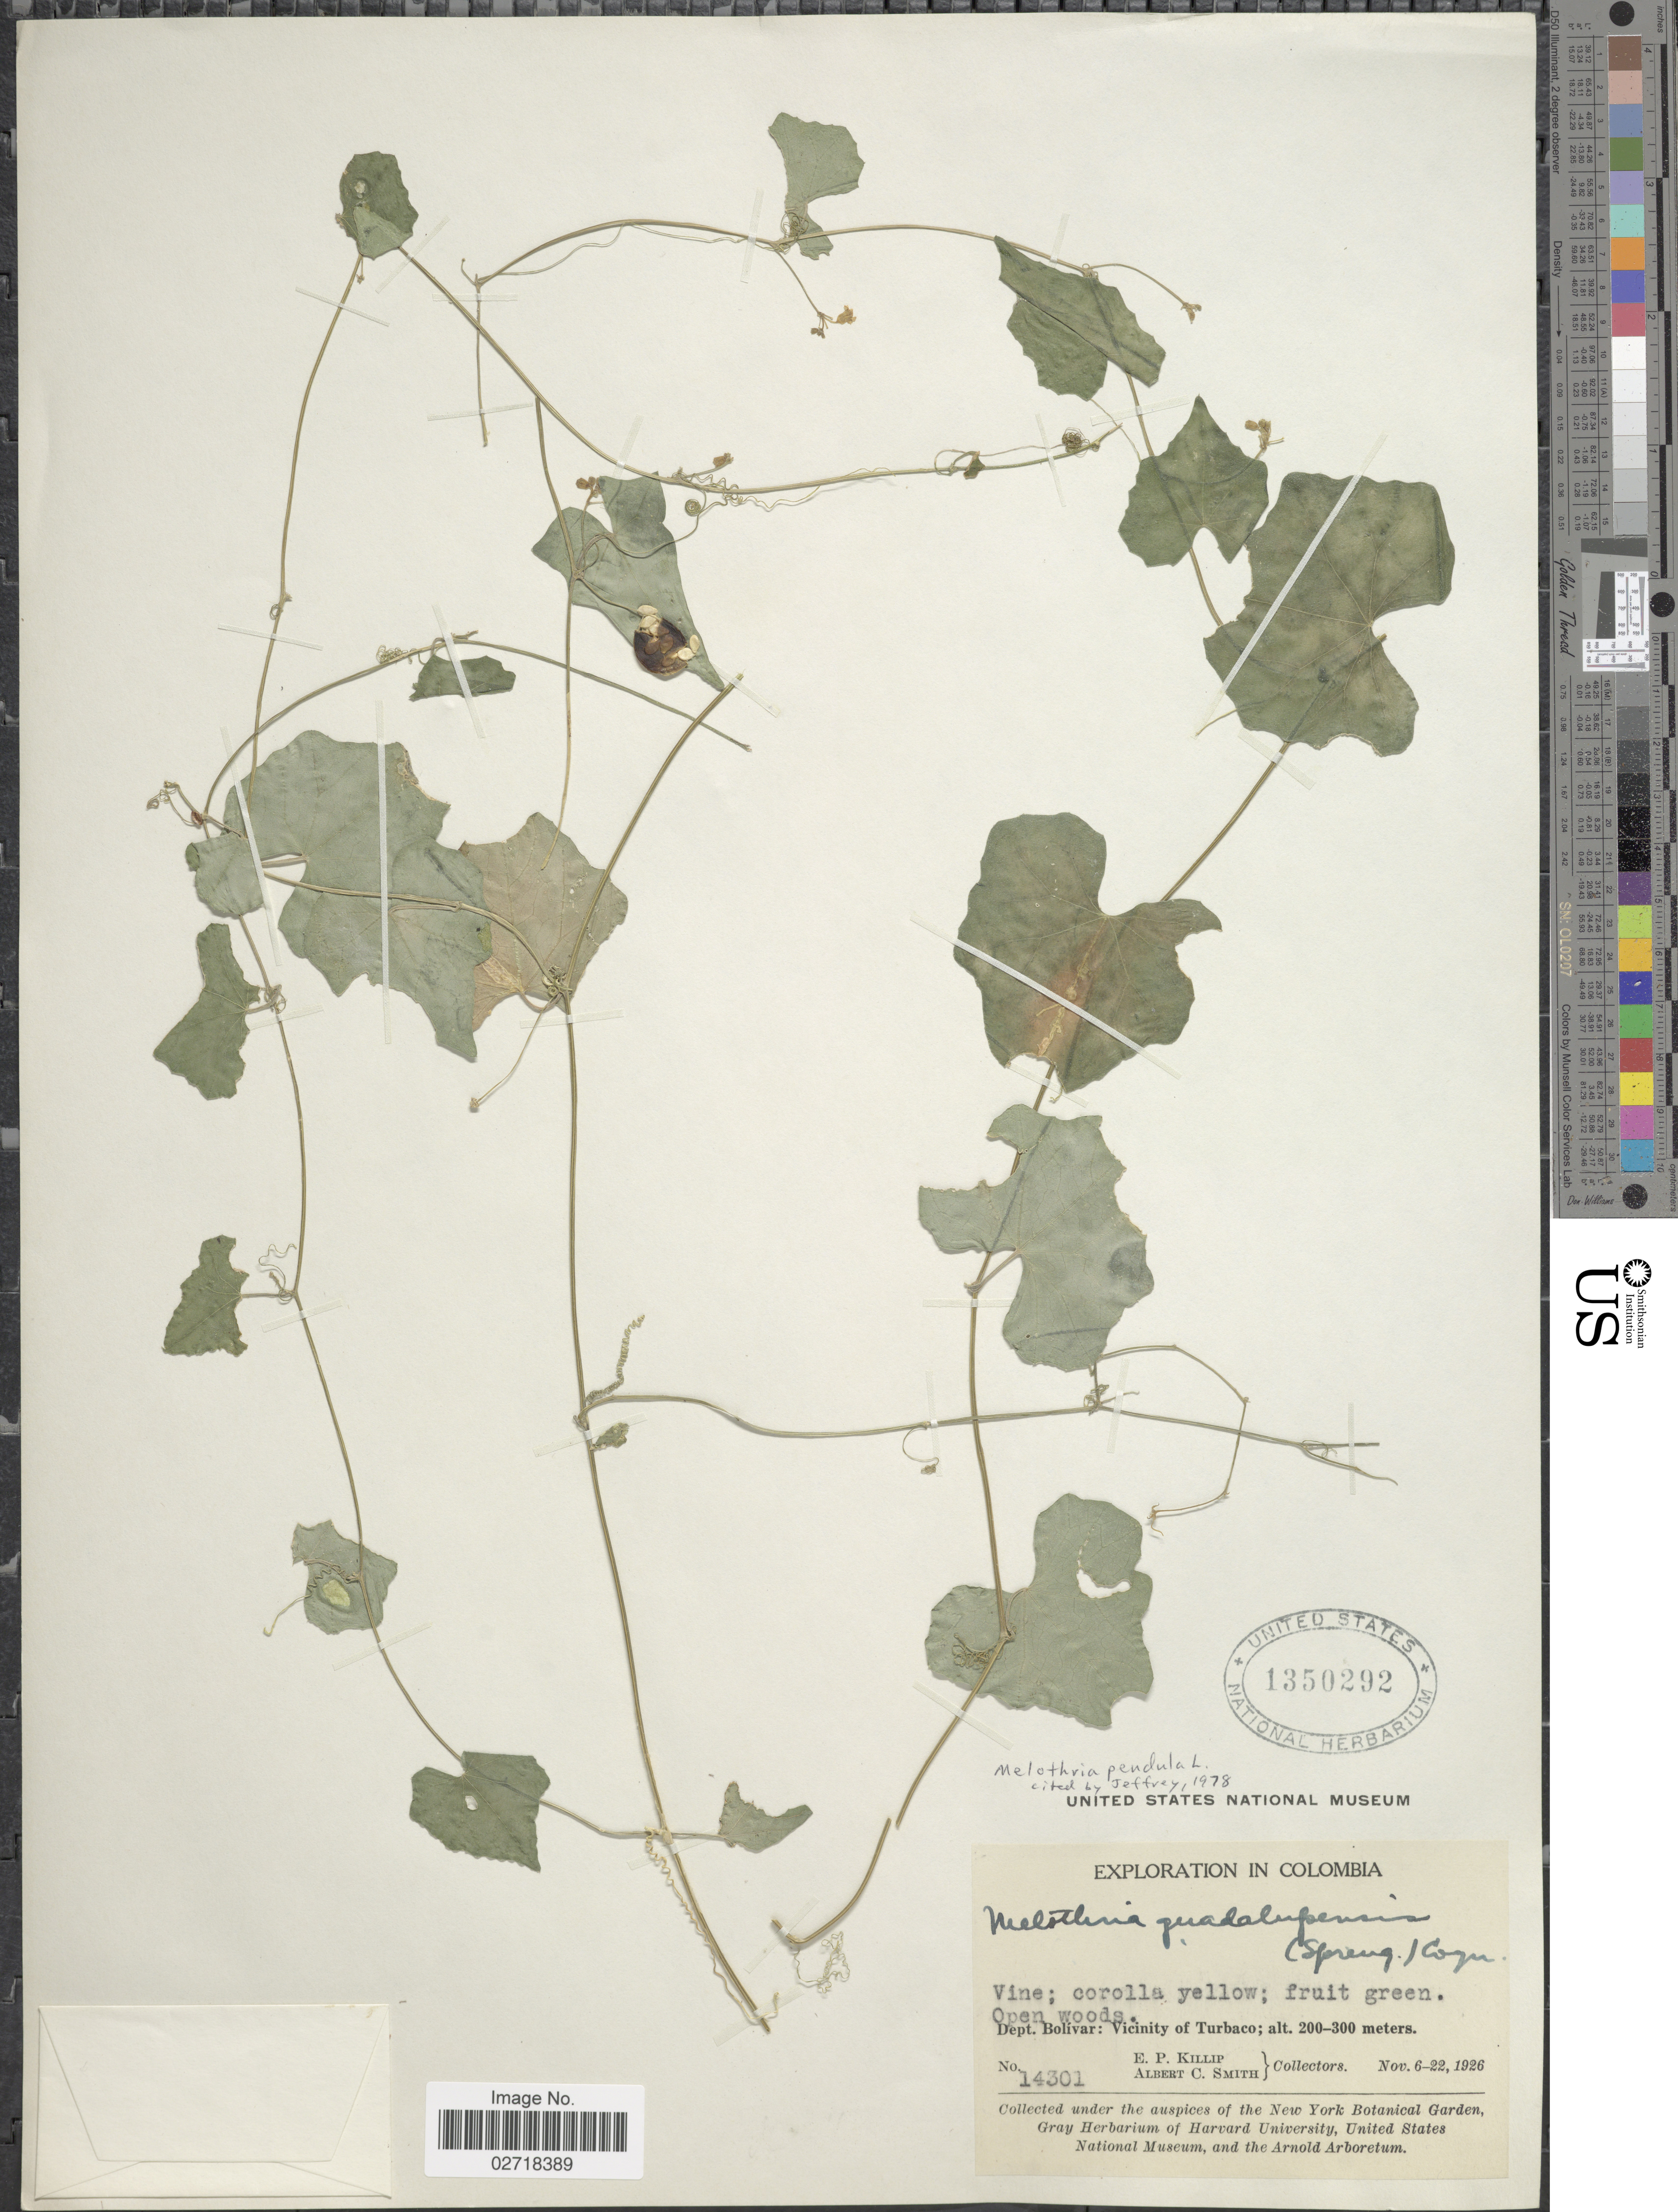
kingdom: Plantae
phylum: Tracheophyta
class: Magnoliopsida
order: Cucurbitales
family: Cucurbitaceae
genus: Melothria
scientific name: Melothria pendula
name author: L.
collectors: E. P. Killip & A. C. Smith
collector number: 14301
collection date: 1926-11-06/1926-11-22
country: Colombia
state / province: Bolívar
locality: Vicinity of Turbaco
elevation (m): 200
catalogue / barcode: US 1350292